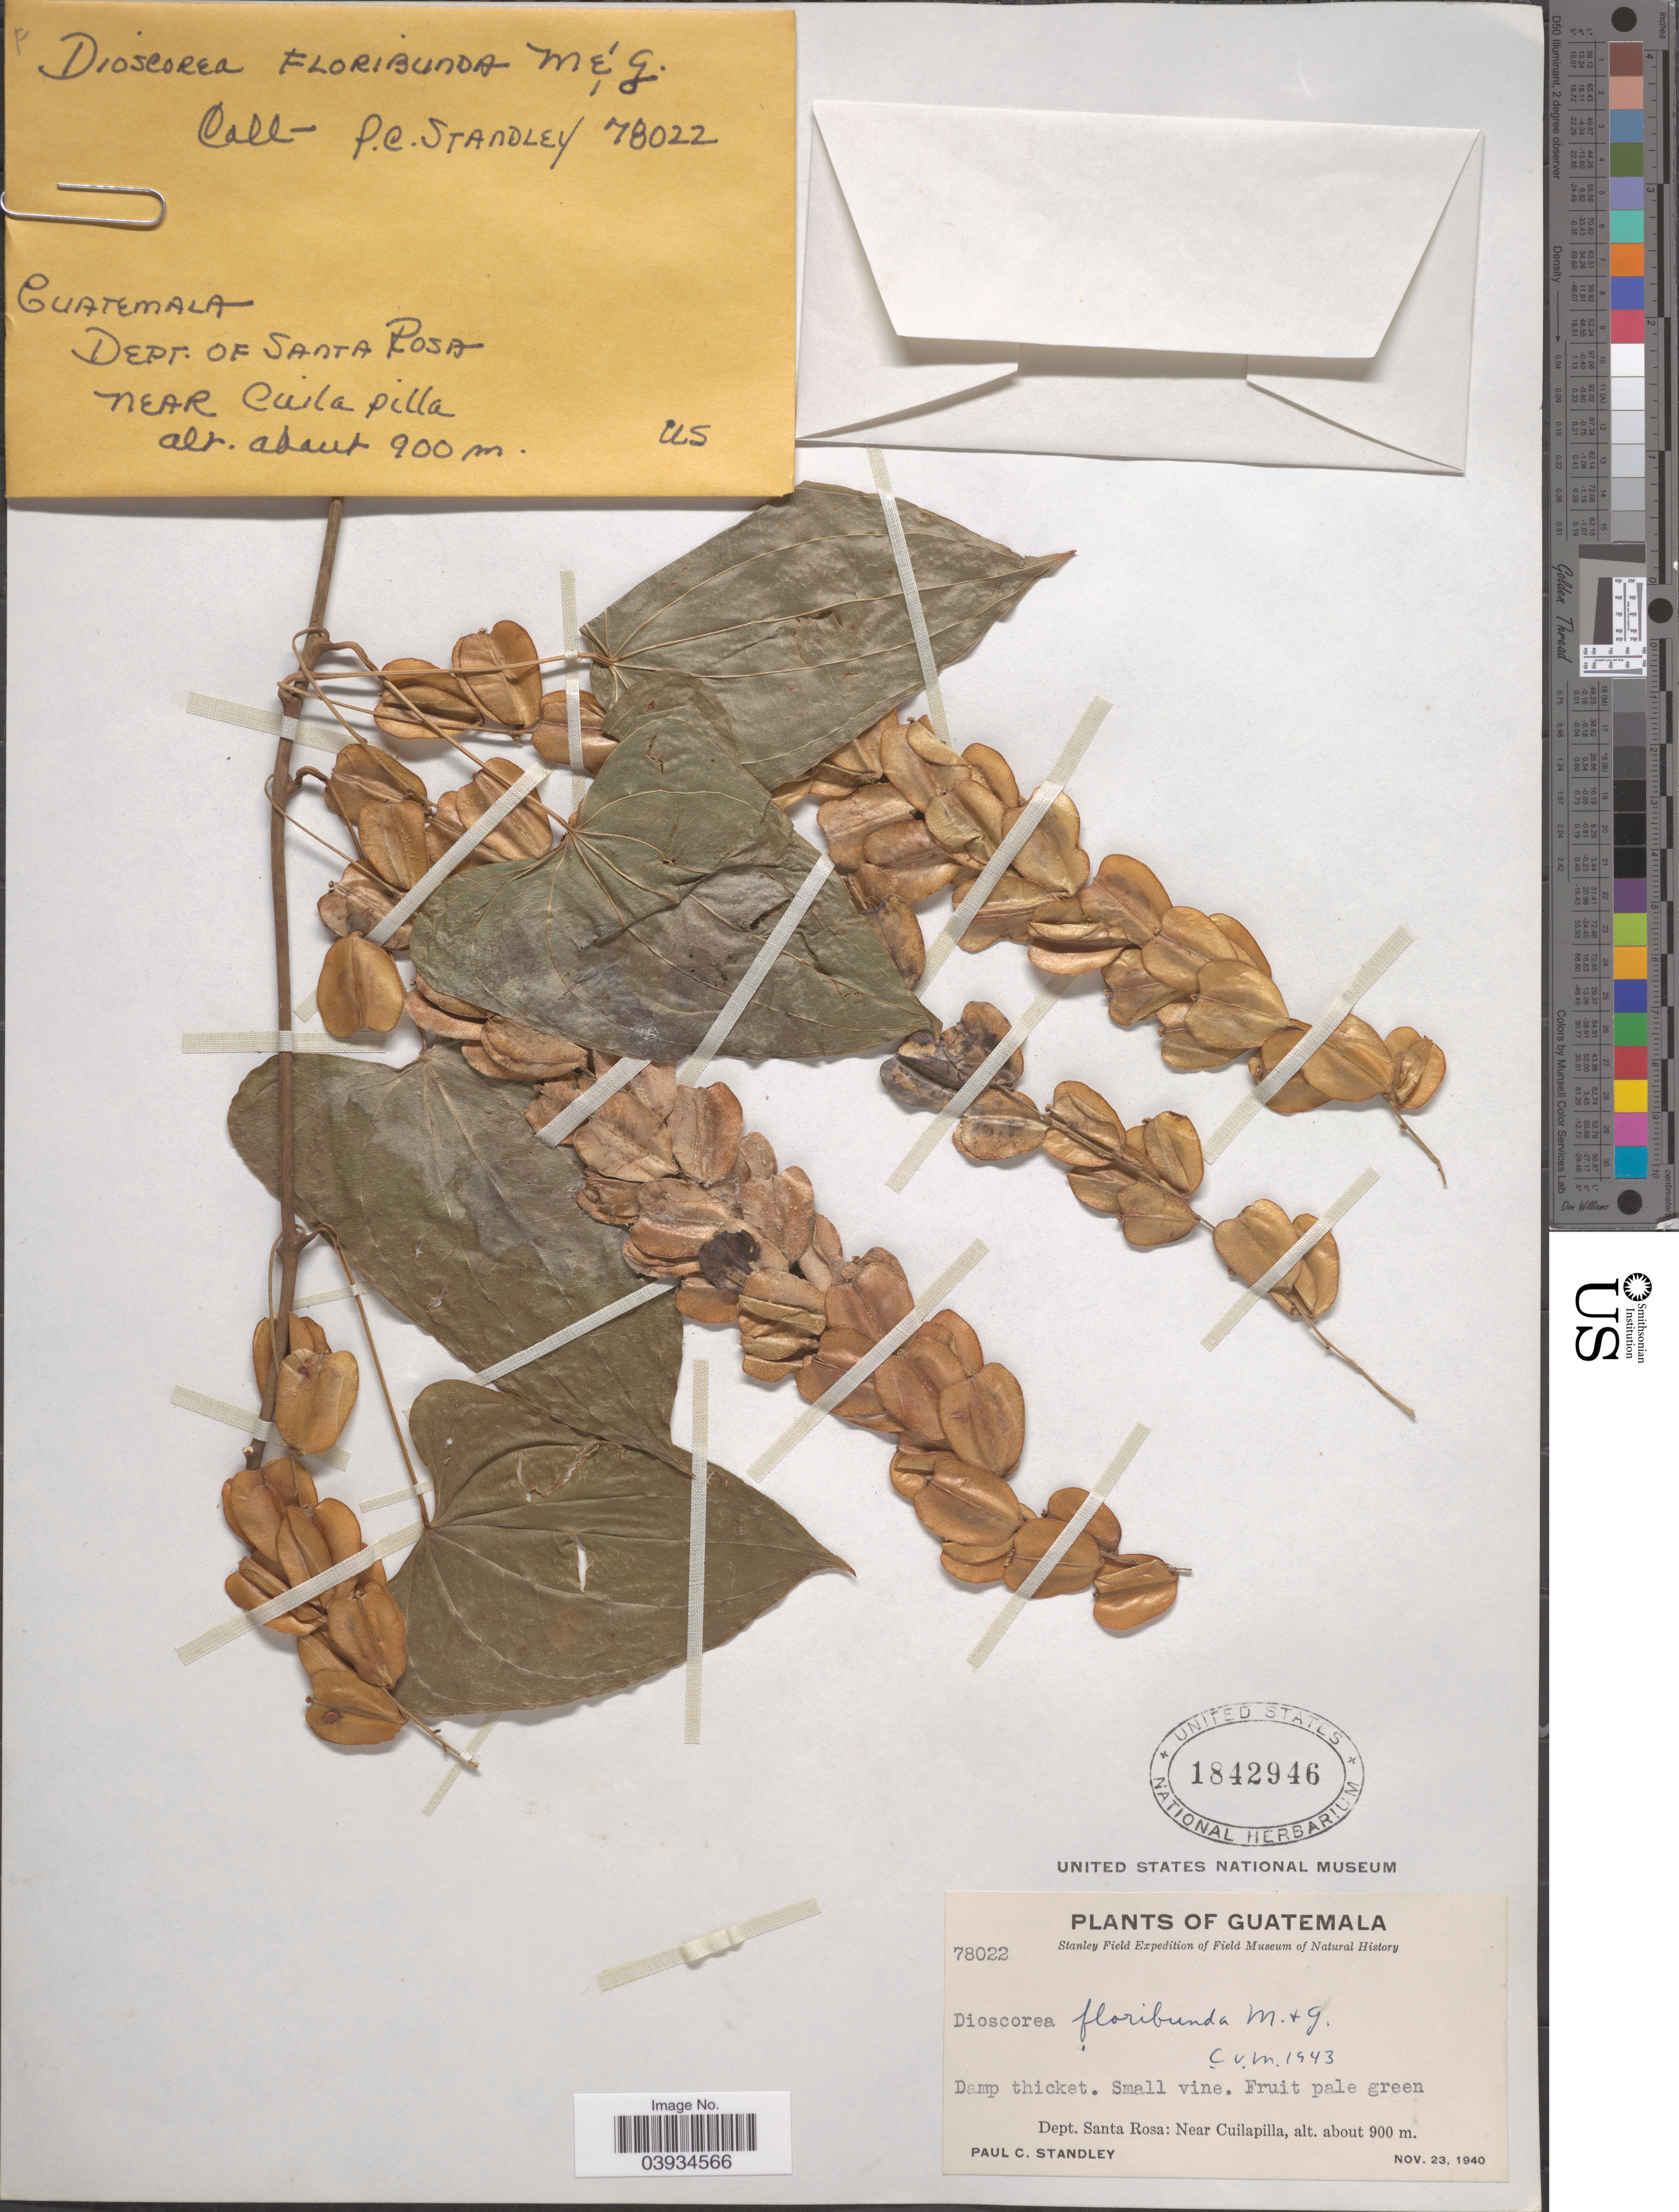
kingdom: Plantae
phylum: Tracheophyta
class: Liliopsida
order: Dioscoreales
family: Dioscoreaceae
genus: Dioscorea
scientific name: Dioscorea floribunda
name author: M. Martens & Galeotti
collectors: P. C. Standley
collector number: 78022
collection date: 1940-11-23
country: Guatemala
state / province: Santa Rosa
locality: Dept. Santa Rosa: Near Cuilapilla.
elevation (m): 900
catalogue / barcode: US 1842946